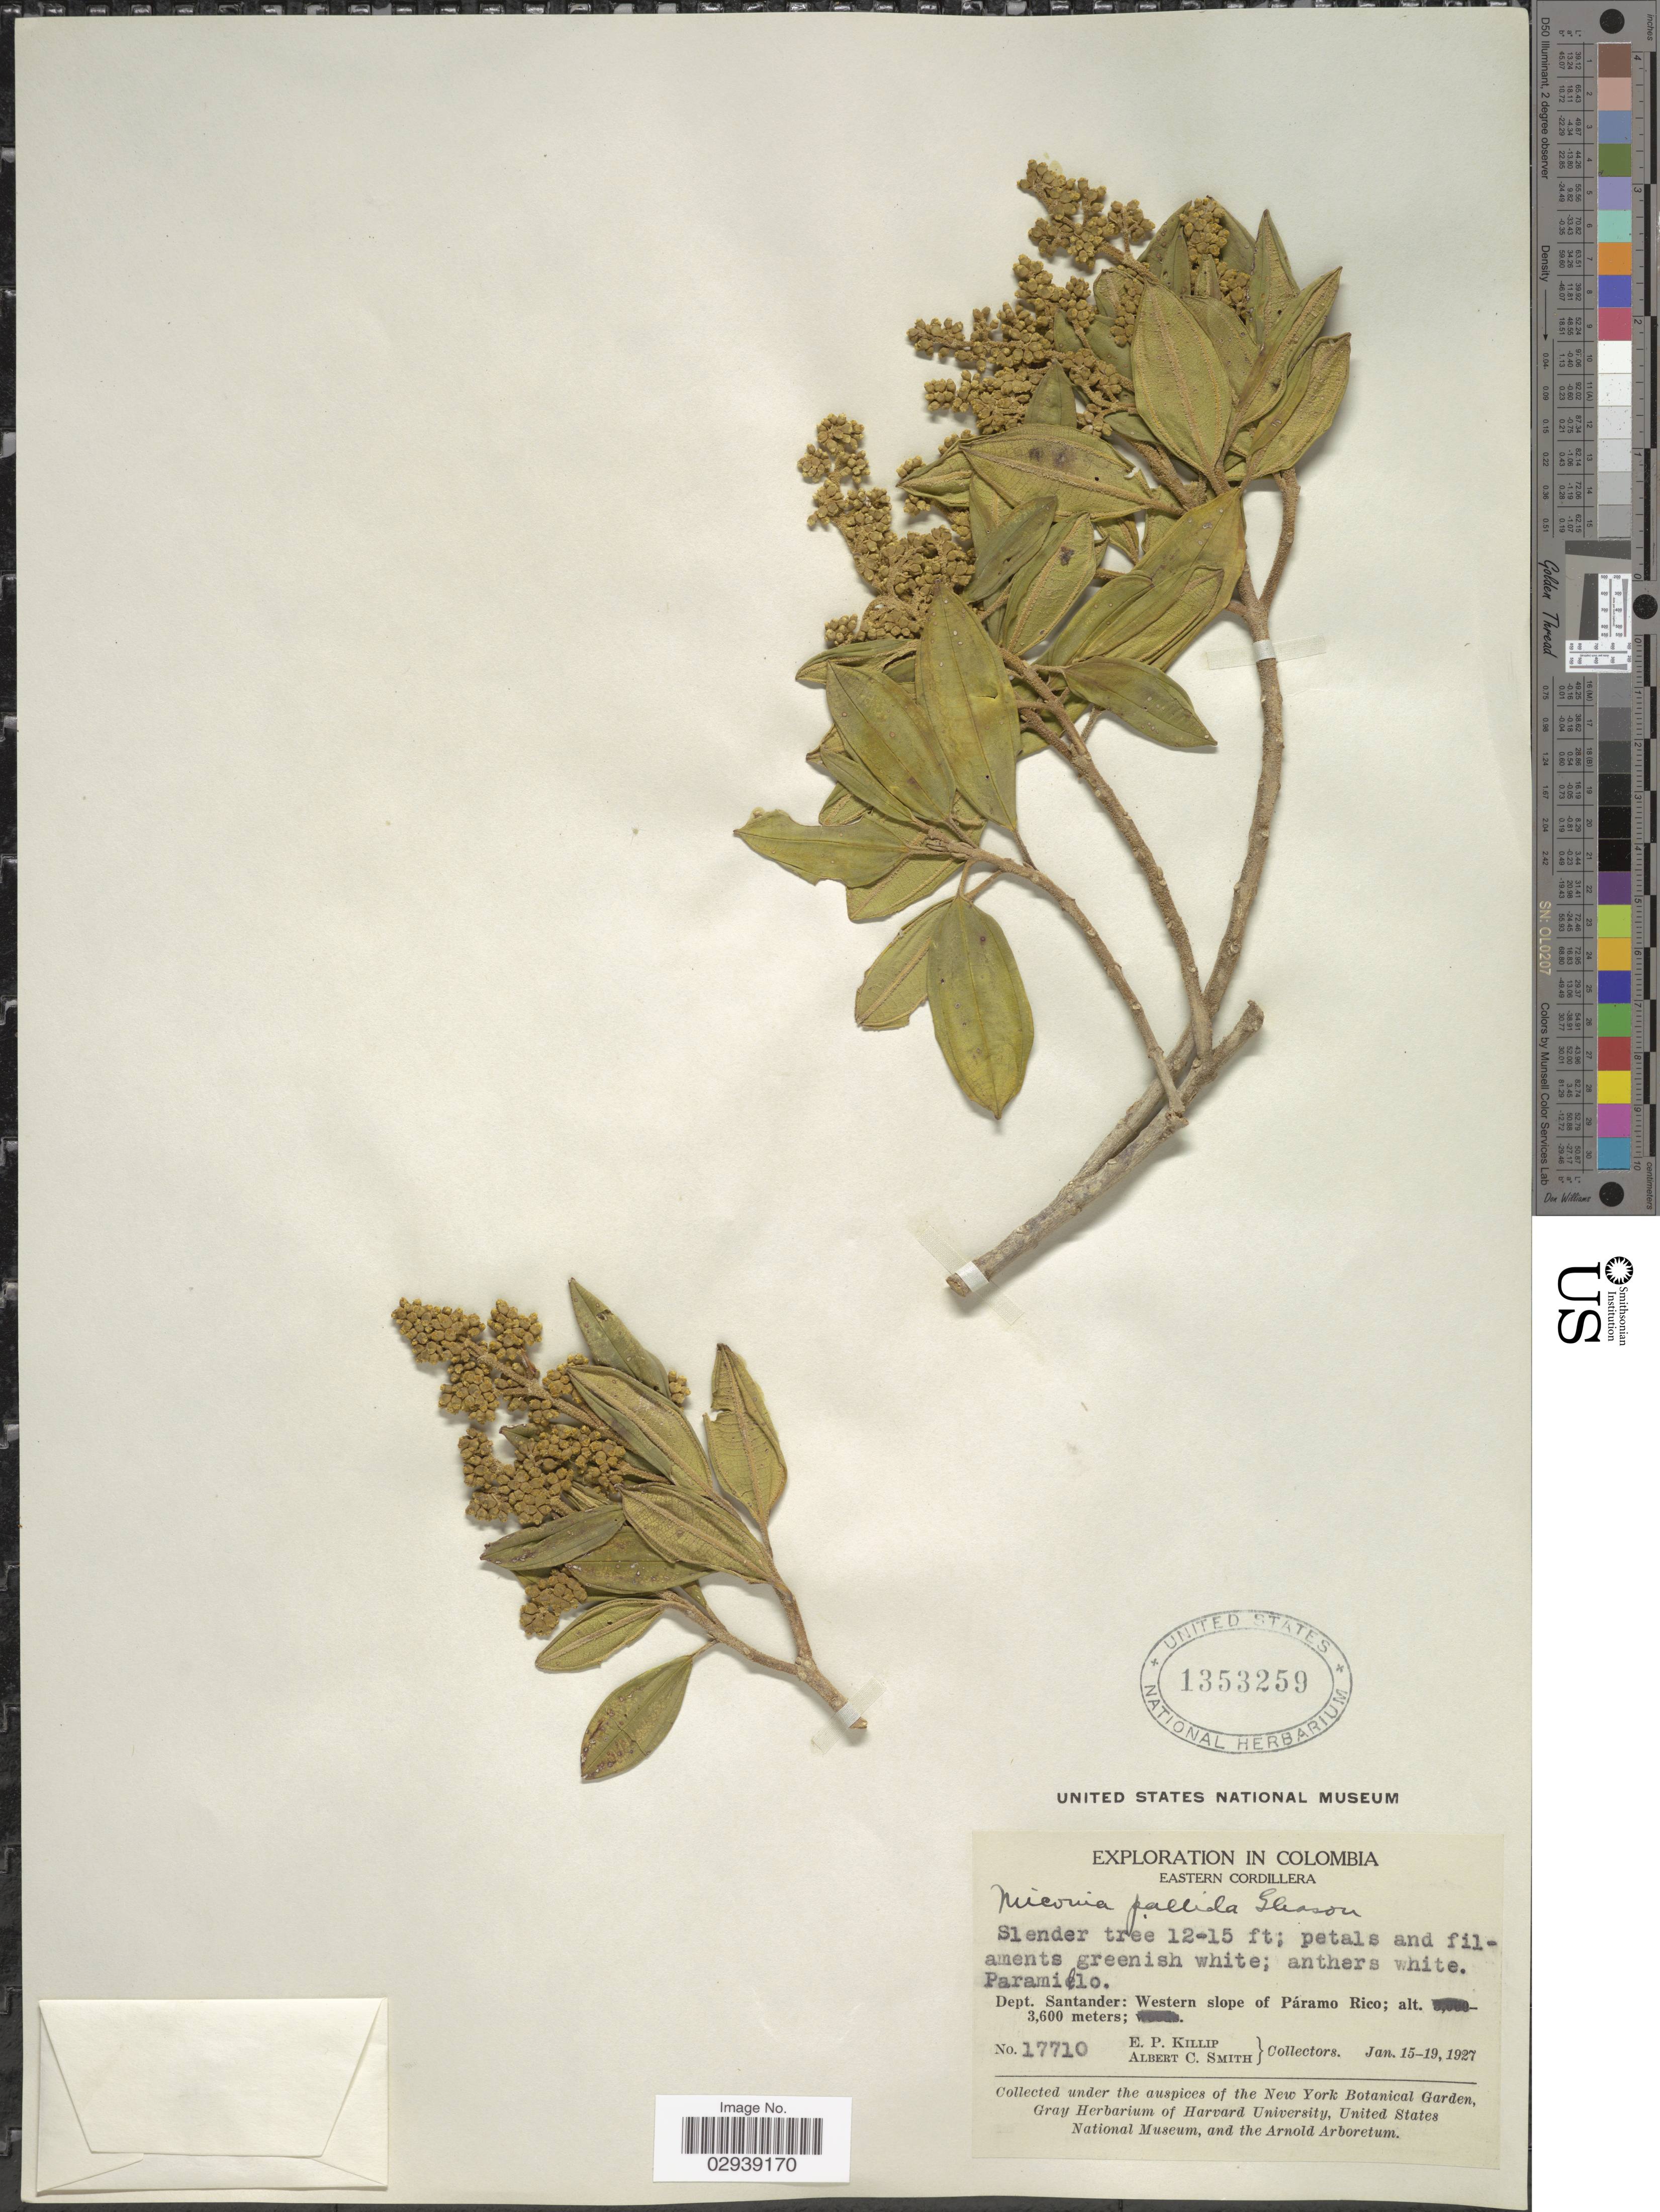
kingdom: Plantae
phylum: Tracheophyta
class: Magnoliopsida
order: Myrtales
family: Melastomataceae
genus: Miconia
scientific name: Miconia elaeoides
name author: Naudin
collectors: E. P. Killip & A. C. Smith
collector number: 17710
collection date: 1927-01-15/1927-01-19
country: Colombia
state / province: Santander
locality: Eastern Cordillera. Dept. Santander: Western slope of Páramo Rico. Paramillo.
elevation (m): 3600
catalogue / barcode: US 1353259